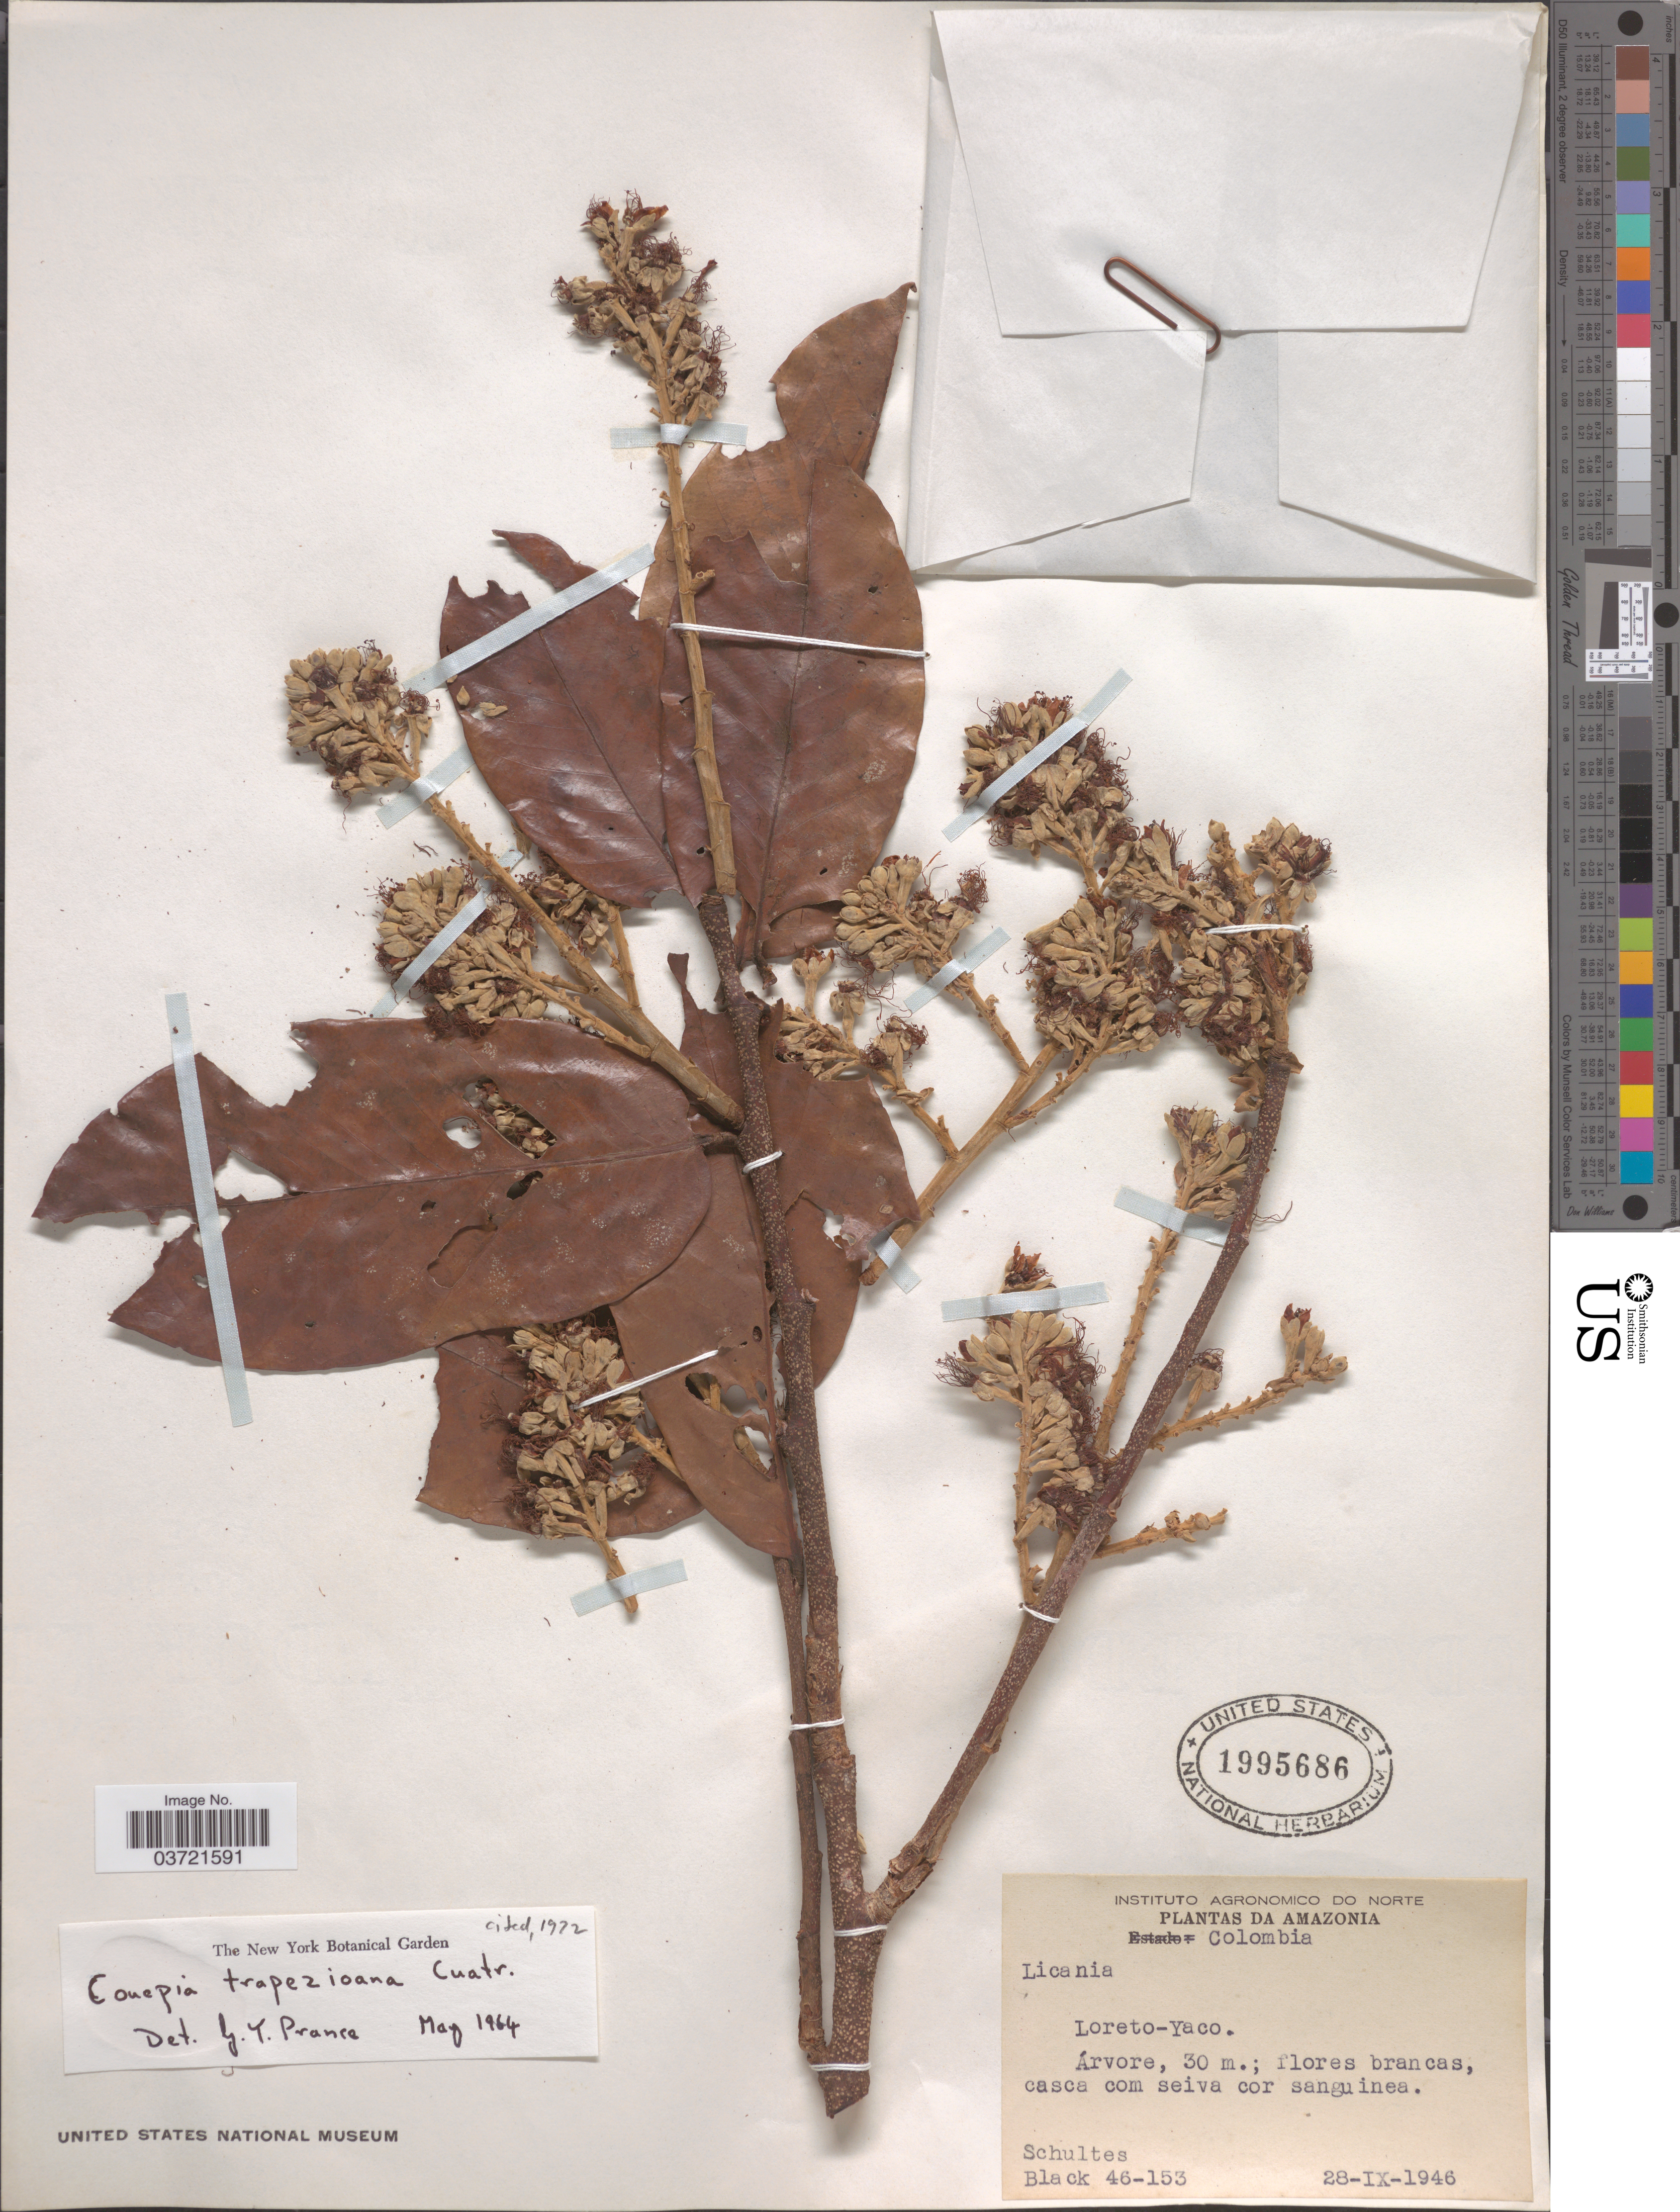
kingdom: Plantae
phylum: Tracheophyta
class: Magnoliopsida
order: Malpighiales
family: Chrysobalanaceae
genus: Couepia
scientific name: Couepia trapezioana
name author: Cuatrec.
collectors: -- Schultes & -- Black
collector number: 46-153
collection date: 1946-09-28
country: Colombia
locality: Amazonia. Loreto-Yaco.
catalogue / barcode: US 1995686